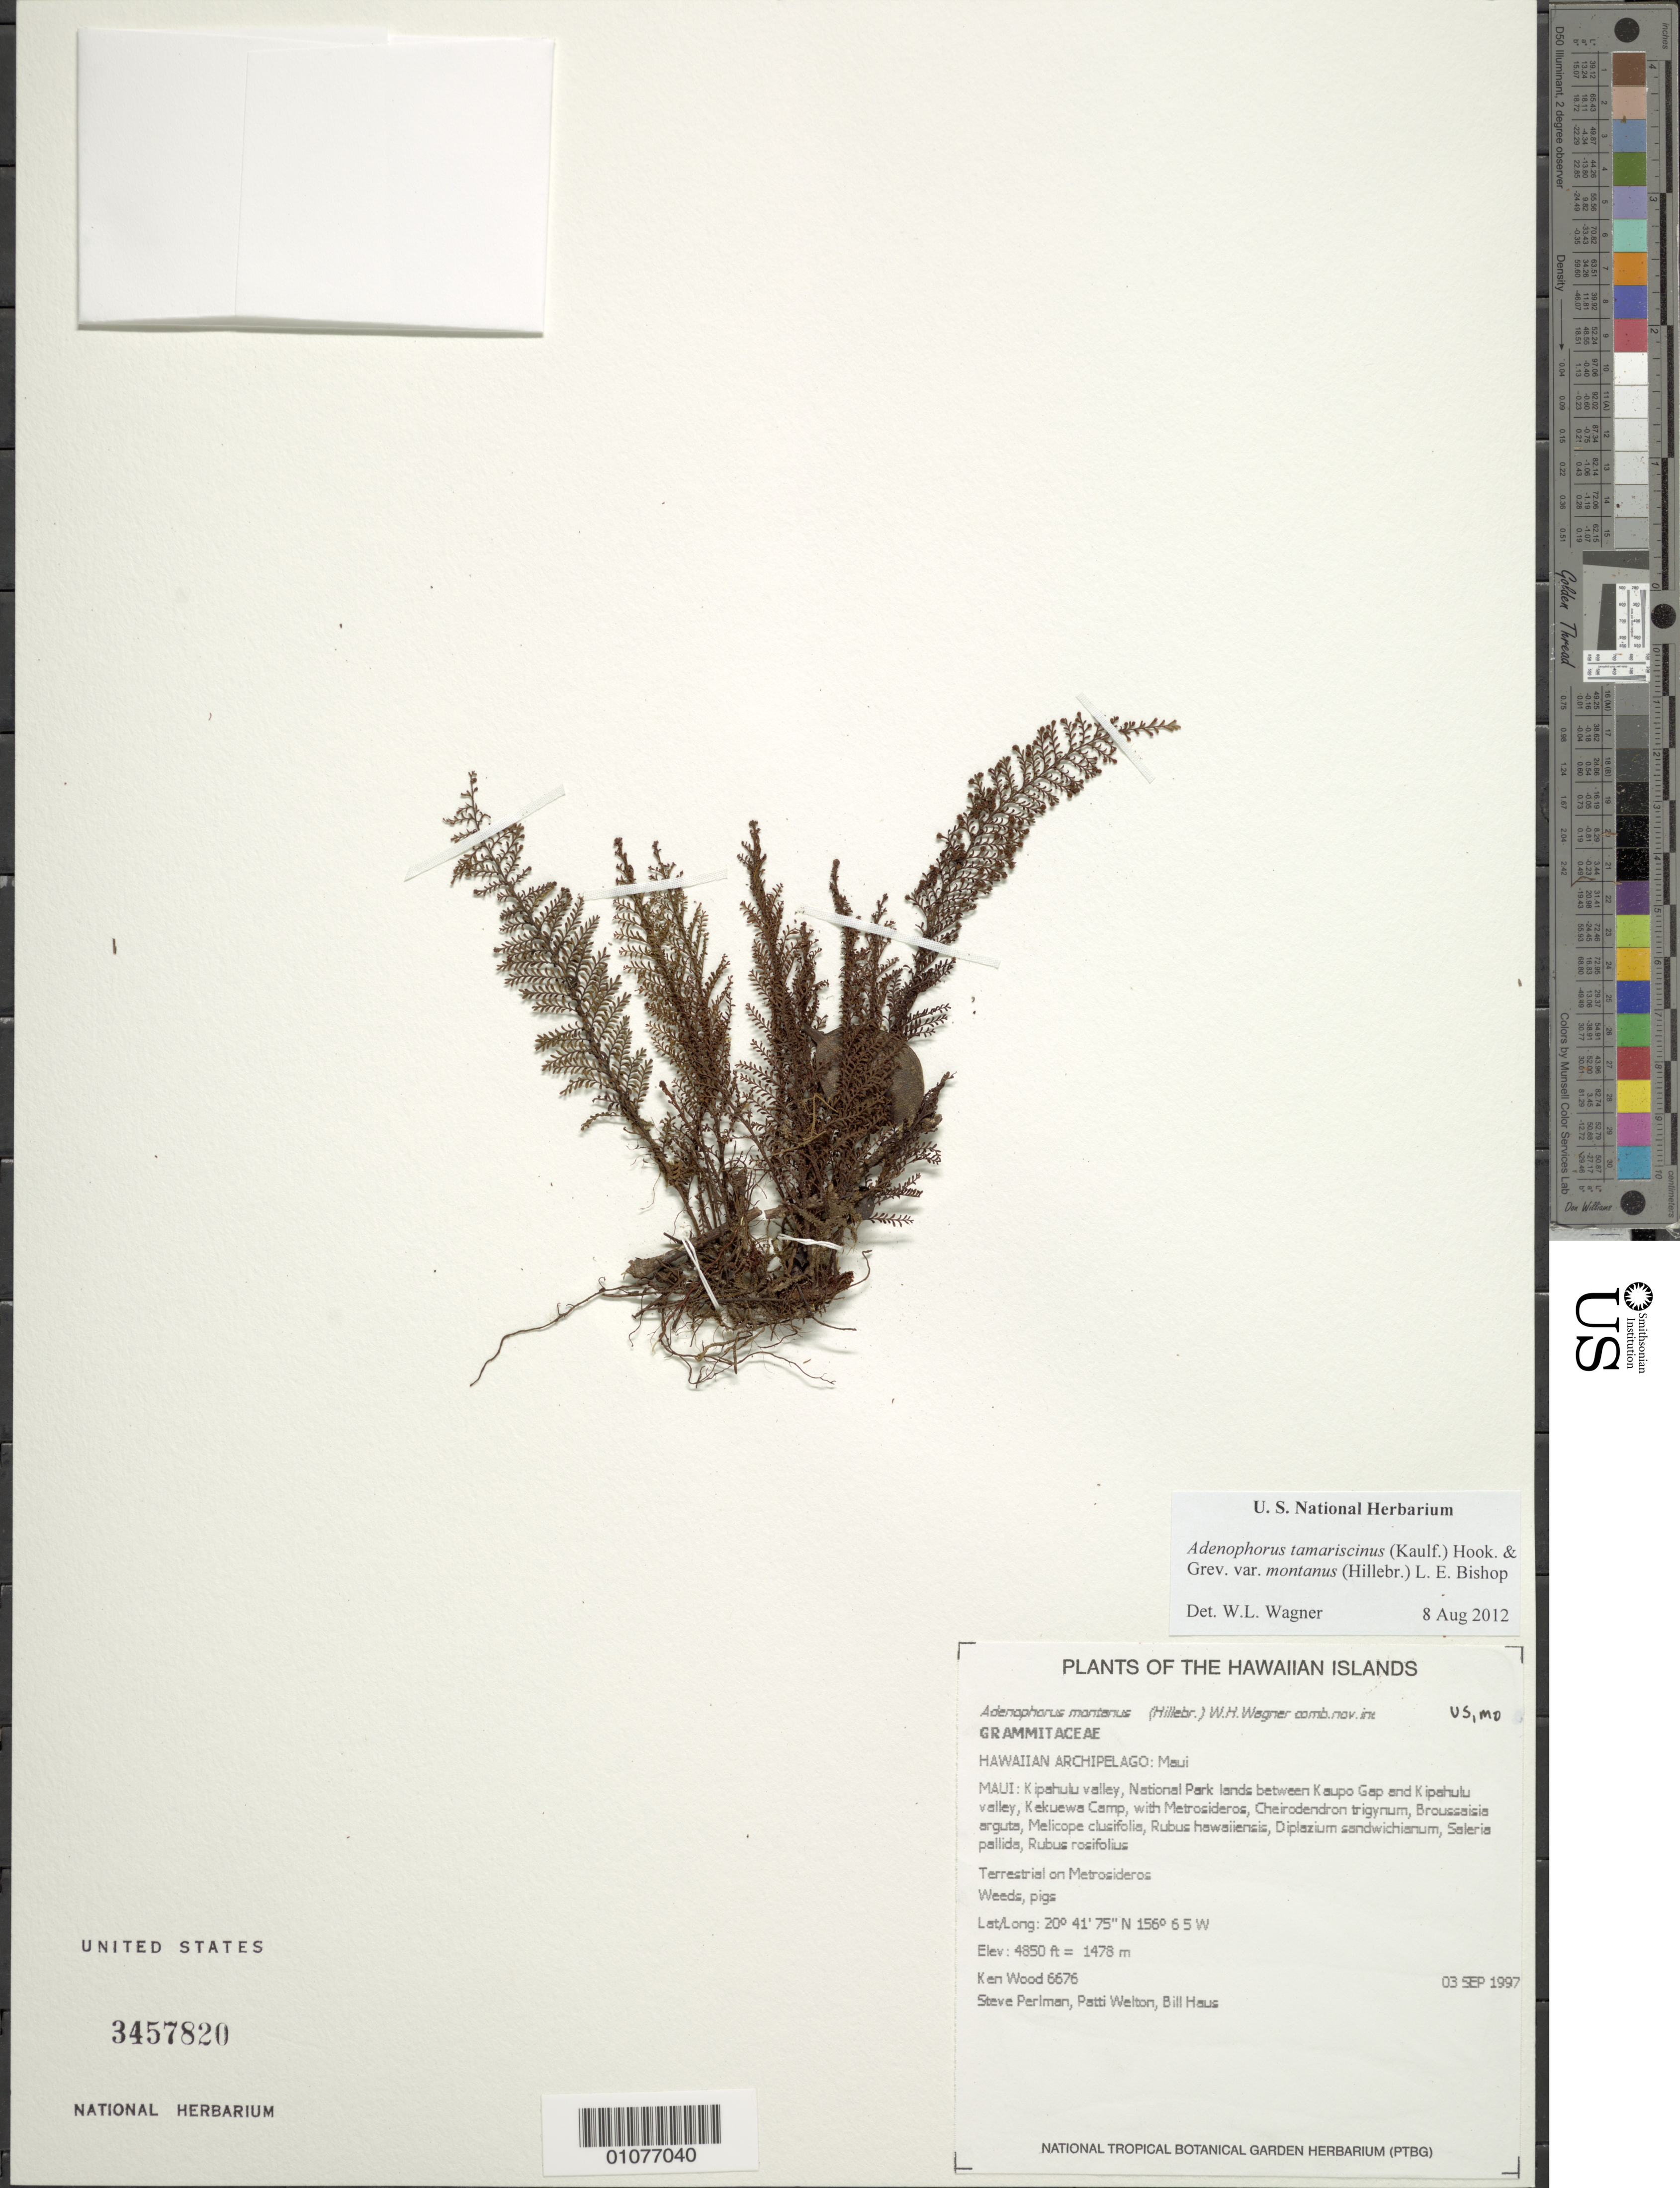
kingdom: Plantae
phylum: Tracheophyta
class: Polypodiopsida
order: Polypodiales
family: Polypodiaceae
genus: Adenophorus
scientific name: Adenophorus tamariscinus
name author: Hook. & Grev.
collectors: K. R. Wood, S. P. Perlman, P. Welton & B. Haus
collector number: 6676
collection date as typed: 3 Sep 1997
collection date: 1997-09-03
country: United States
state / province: Hawaii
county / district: Maui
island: Maui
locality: Kipahulu valley, National Park lands between Kaupo Gap and Kipahulu valley, Kewuewa Camp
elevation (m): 1478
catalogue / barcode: US 3457820